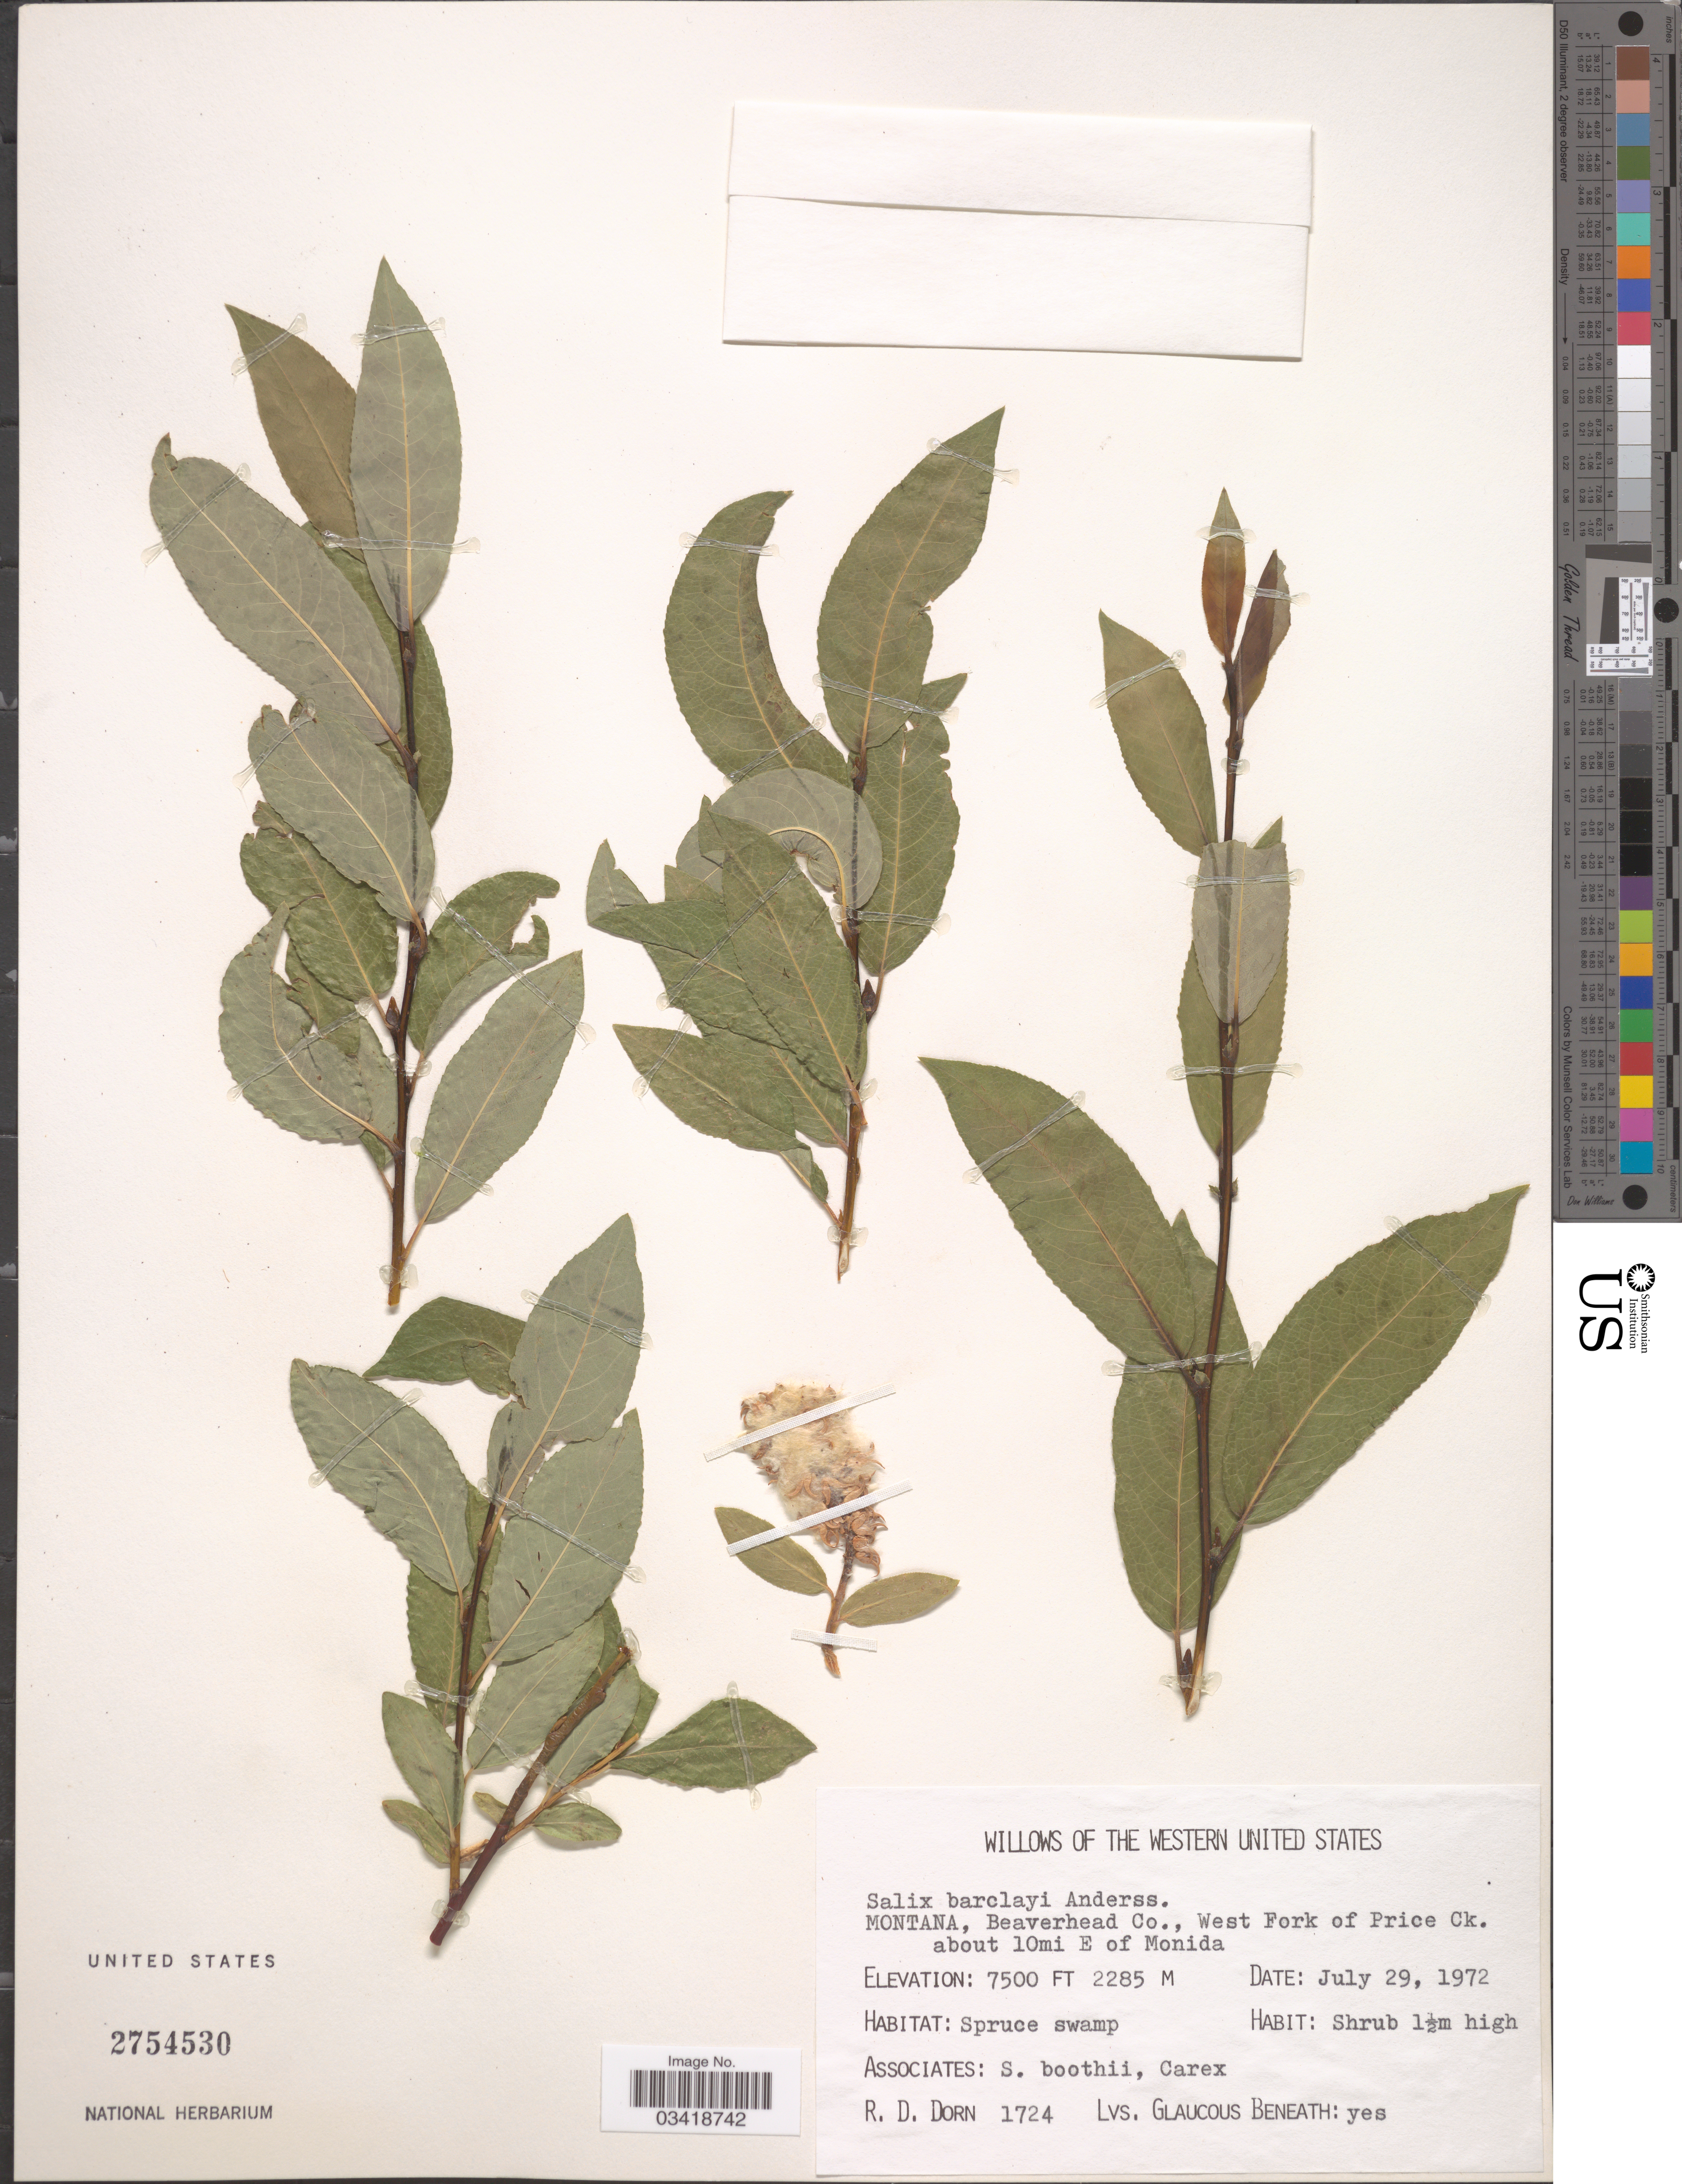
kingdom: Plantae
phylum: Tracheophyta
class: Magnoliopsida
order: Malpighiales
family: Salicaceae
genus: Salix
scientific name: Salix barclayi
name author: Andersson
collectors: R. D. Dorn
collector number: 1724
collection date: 1972-07-29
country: United States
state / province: Montana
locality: The Western United States. Beaverhead Co., West Fork of Price Ck. About 10mi E of Monida.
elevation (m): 2286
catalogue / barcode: US 2754530